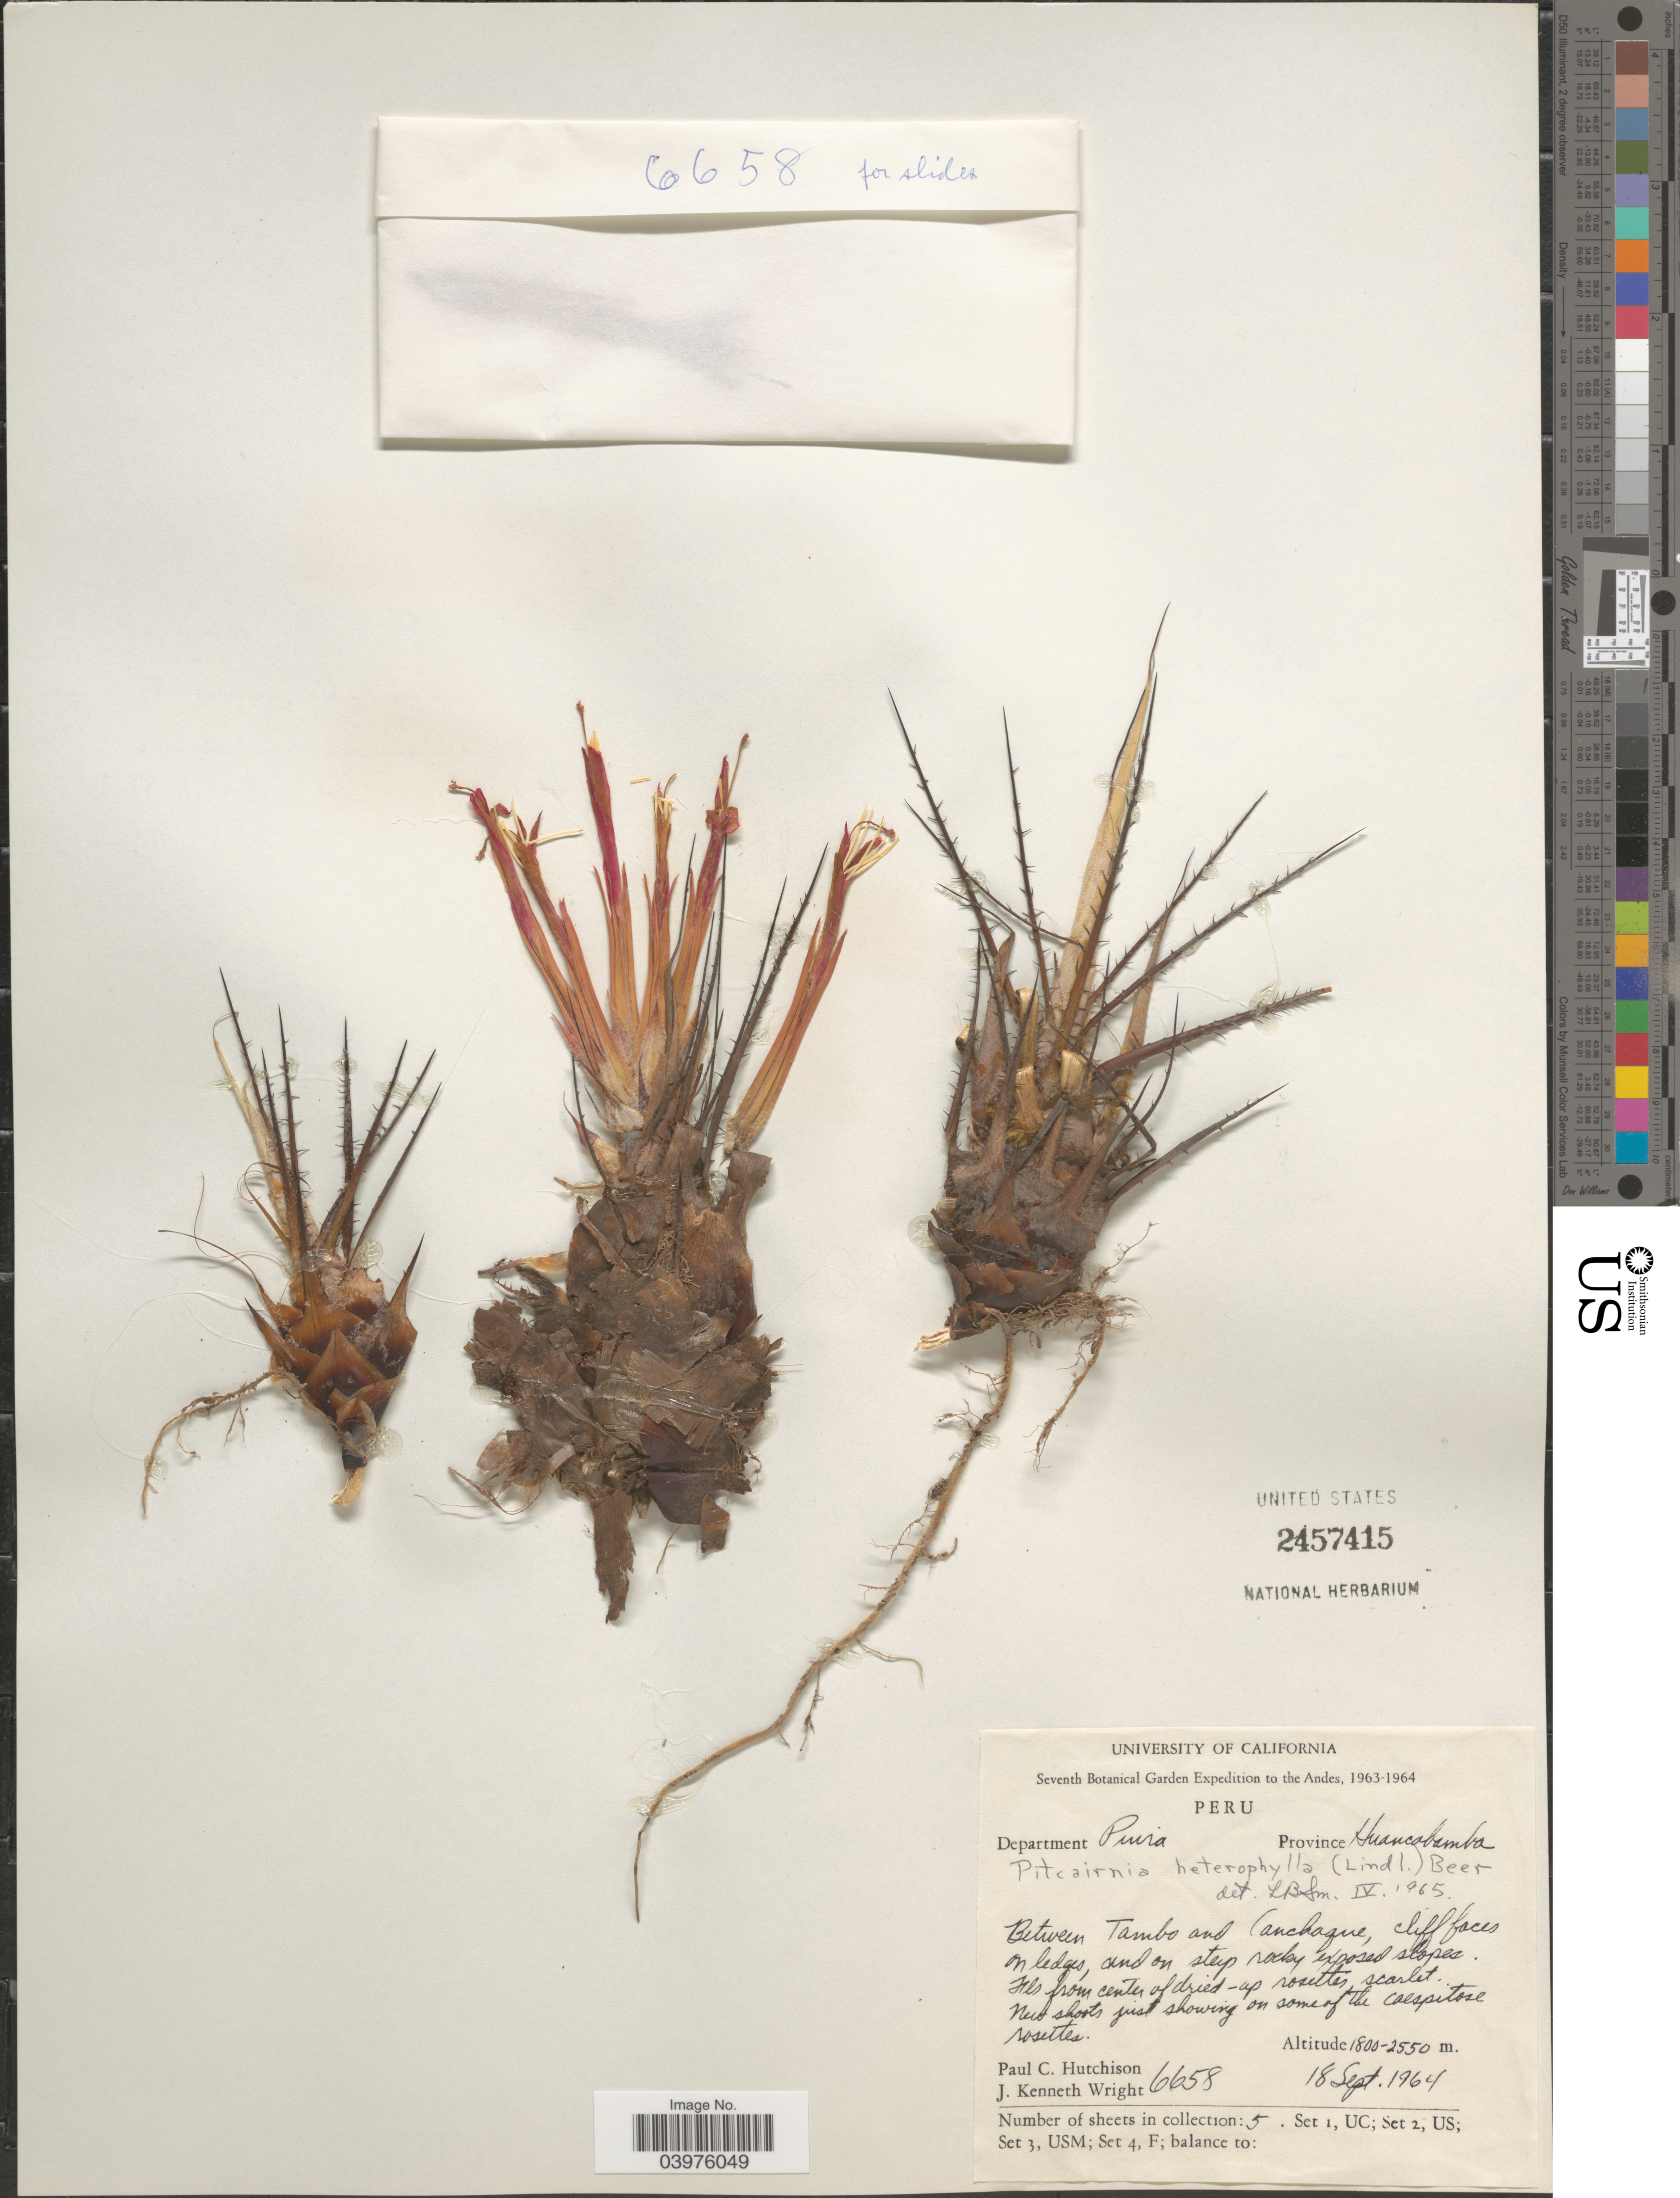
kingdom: Plantae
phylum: Tracheophyta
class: Liliopsida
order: Poales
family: Bromeliaceae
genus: Pitcairnia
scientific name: Pitcairnia heterophylla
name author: (Lindl.) Beer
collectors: P. C. Hutchison & J. K. Wright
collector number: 6658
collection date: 1964-09-18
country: Peru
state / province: Piura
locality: The Andes. Department Piura. Province Huancabamba. Between Tambo and Canchaque.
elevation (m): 1800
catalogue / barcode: US 2457415